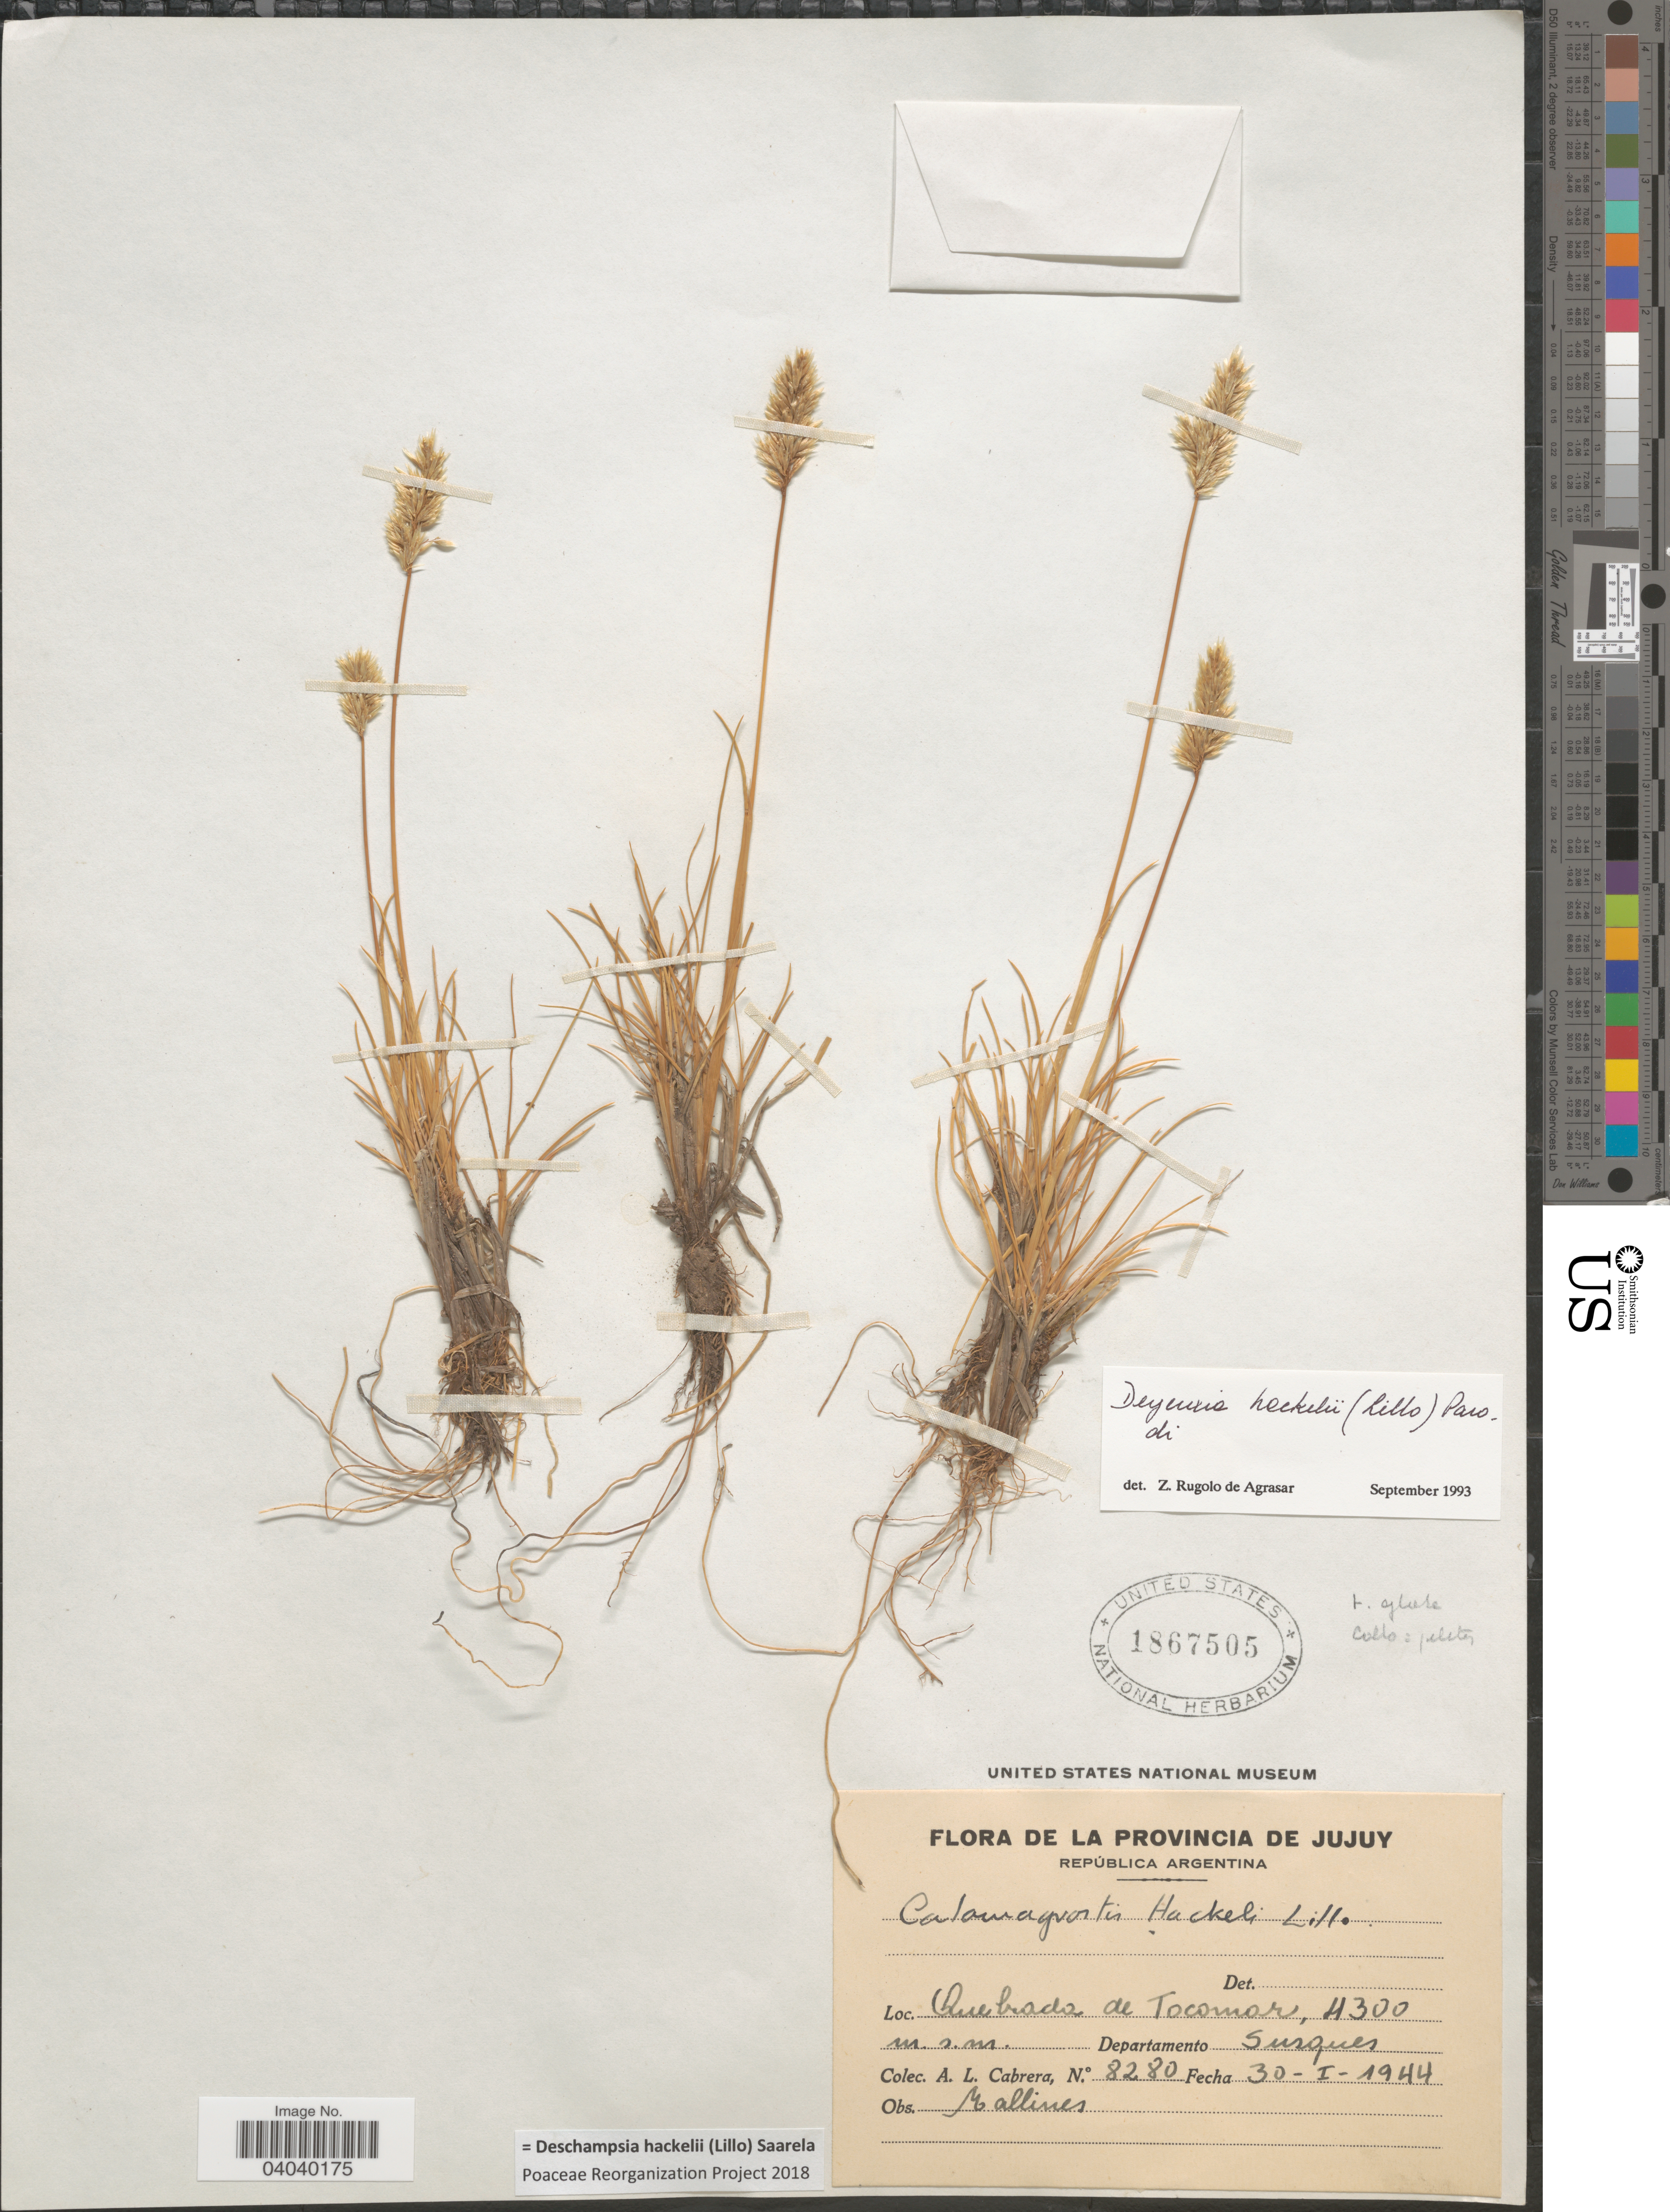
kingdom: Plantae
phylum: Tracheophyta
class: Liliopsida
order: Poales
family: Poaceae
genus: Deschampsia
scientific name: Deschampsia hackelii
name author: (Lillo) Saarela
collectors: A. L. Cabrera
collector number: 8280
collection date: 1944-01-30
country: Argentina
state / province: Jujuy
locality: Quebrada de Tocomar. Departamento Susques.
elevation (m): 4300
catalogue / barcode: US 1867505